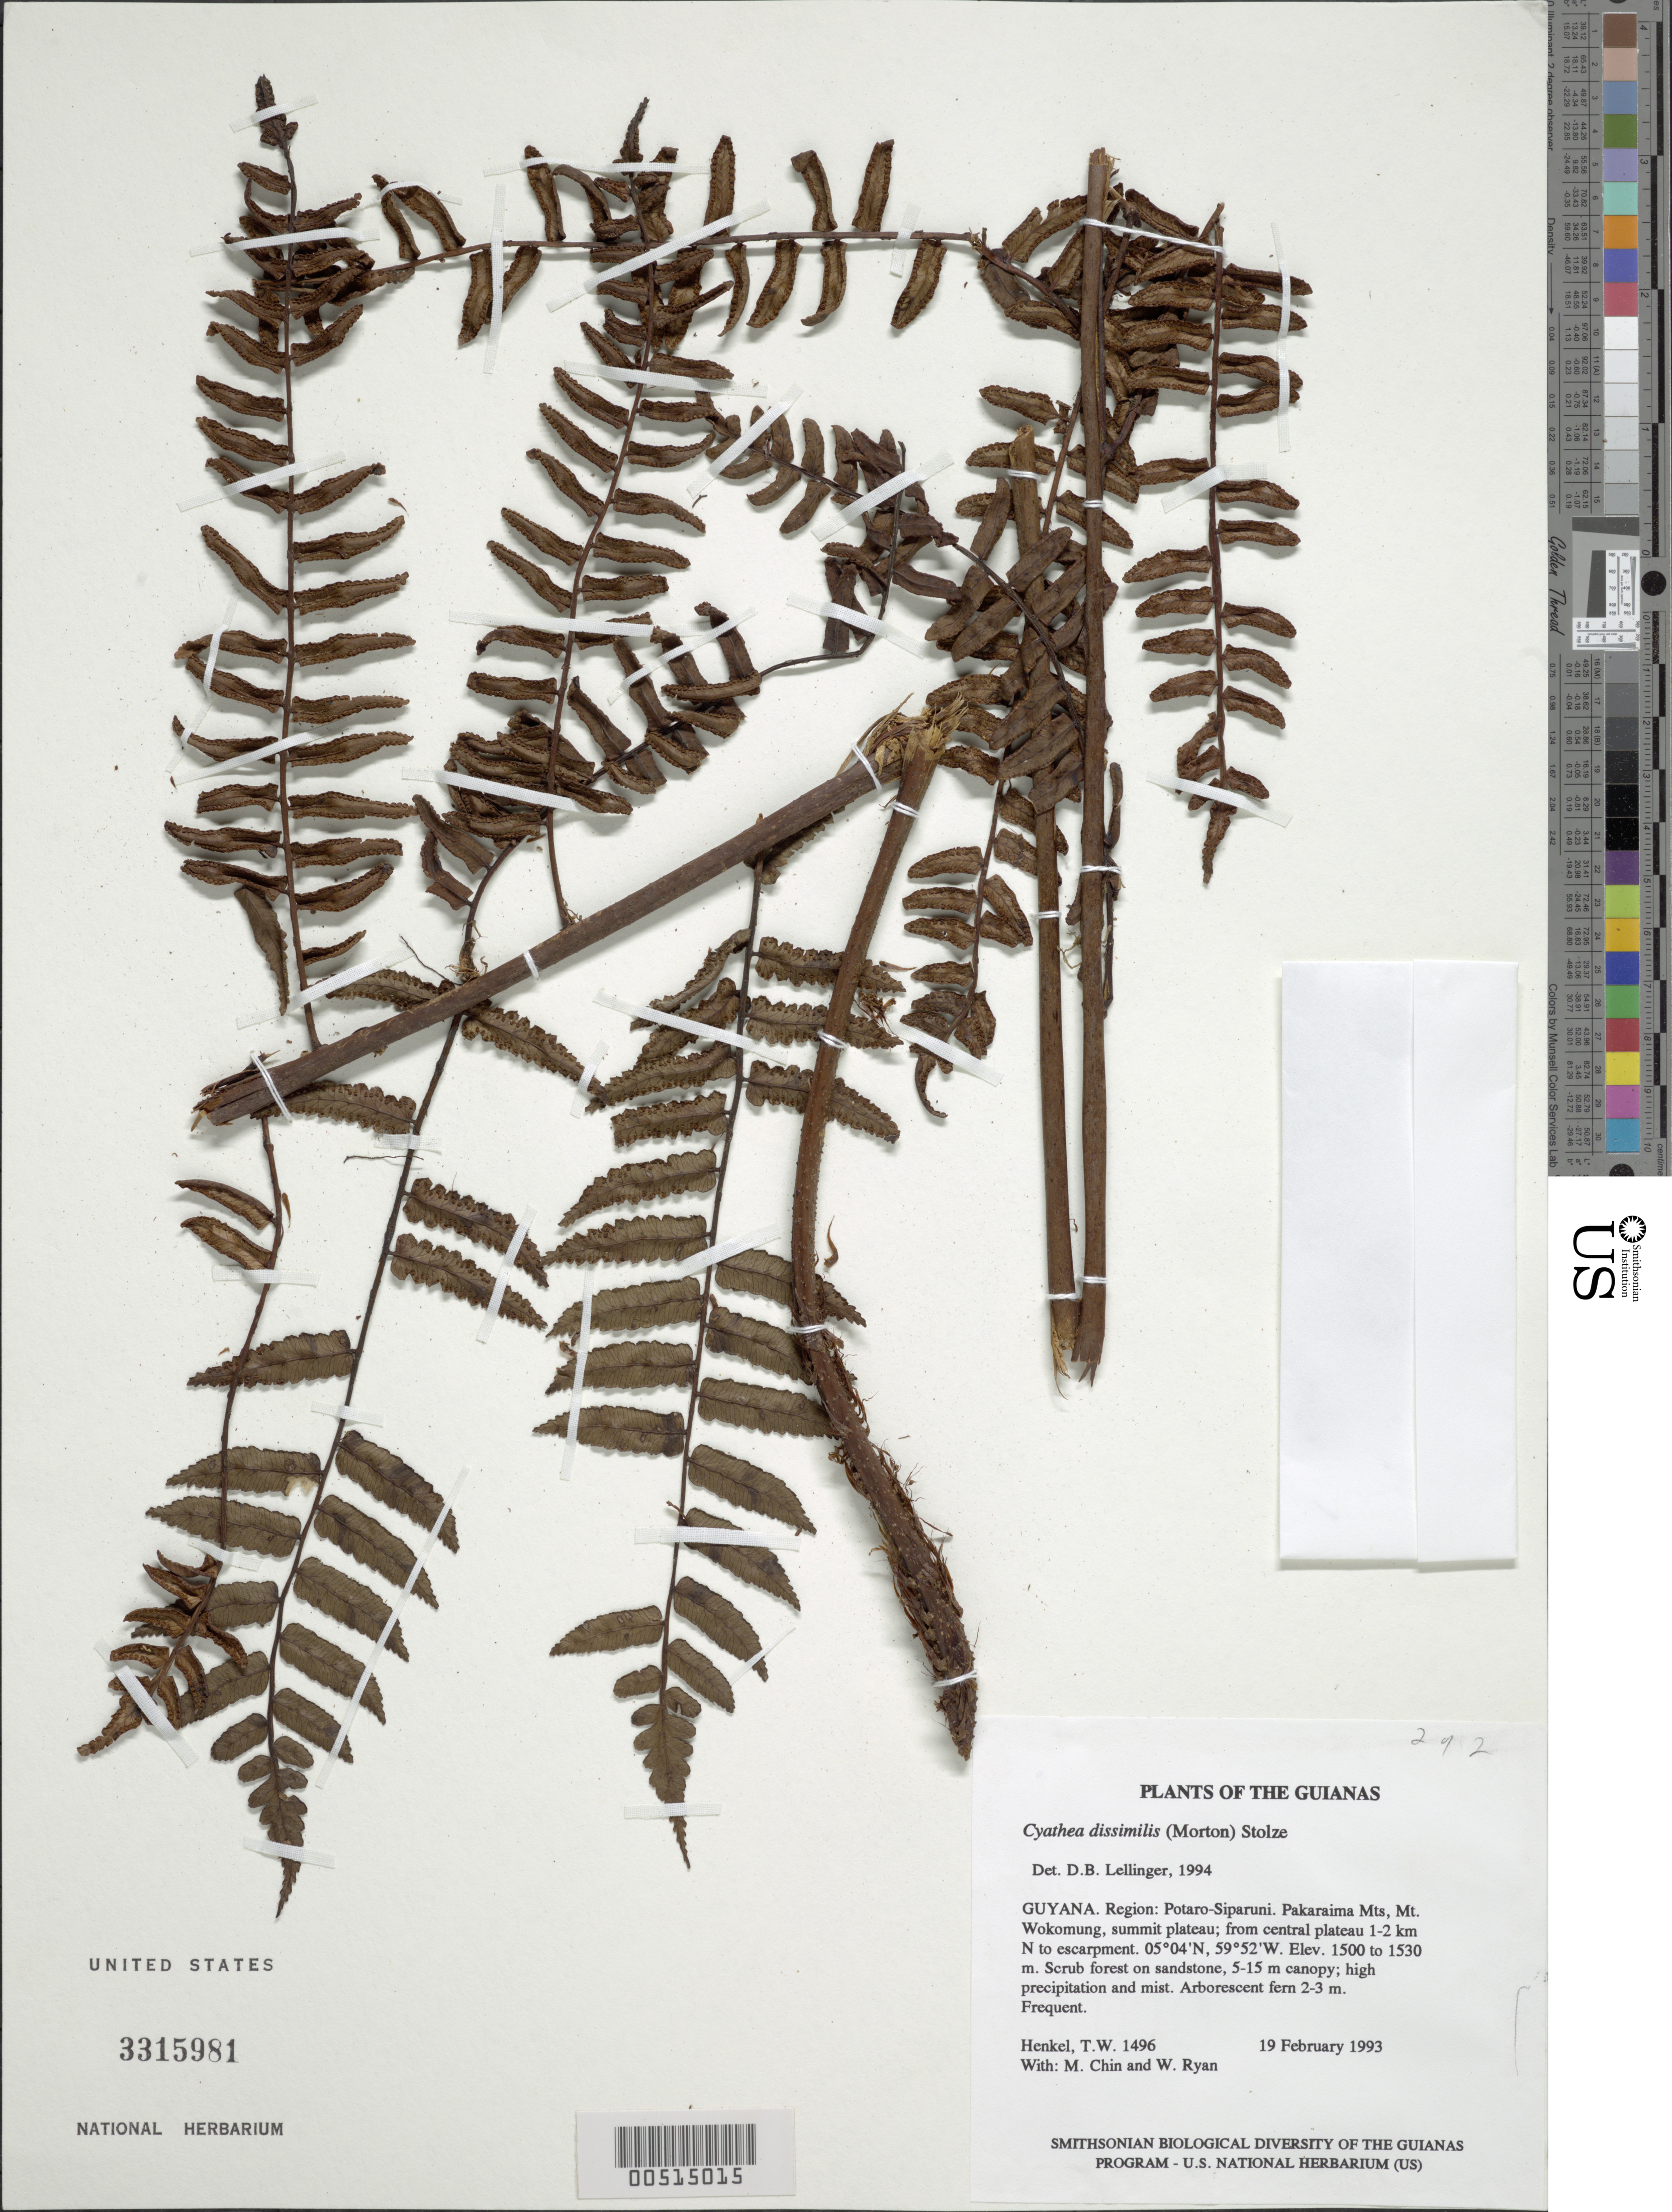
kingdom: Plantae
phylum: Tracheophyta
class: Polypodiopsida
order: Cyatheales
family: Cyatheaceae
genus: Cyathea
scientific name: Cyathea dissimilis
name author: (C.V. Morton) Stolze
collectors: T. Henkel, M. Chin & W. Ryan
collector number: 1496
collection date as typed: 19 February 1993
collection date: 1993-02-19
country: Guyana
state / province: Potaro-Siparuni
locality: Pakaraima Mts, Mt. Wokomung, summit plateau; from central plateau 1-2 km N to escarpment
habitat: Scrub forest on sandstone, 5-15 m canopy; high precipitation and mist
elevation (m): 1500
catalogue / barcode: US 3315981